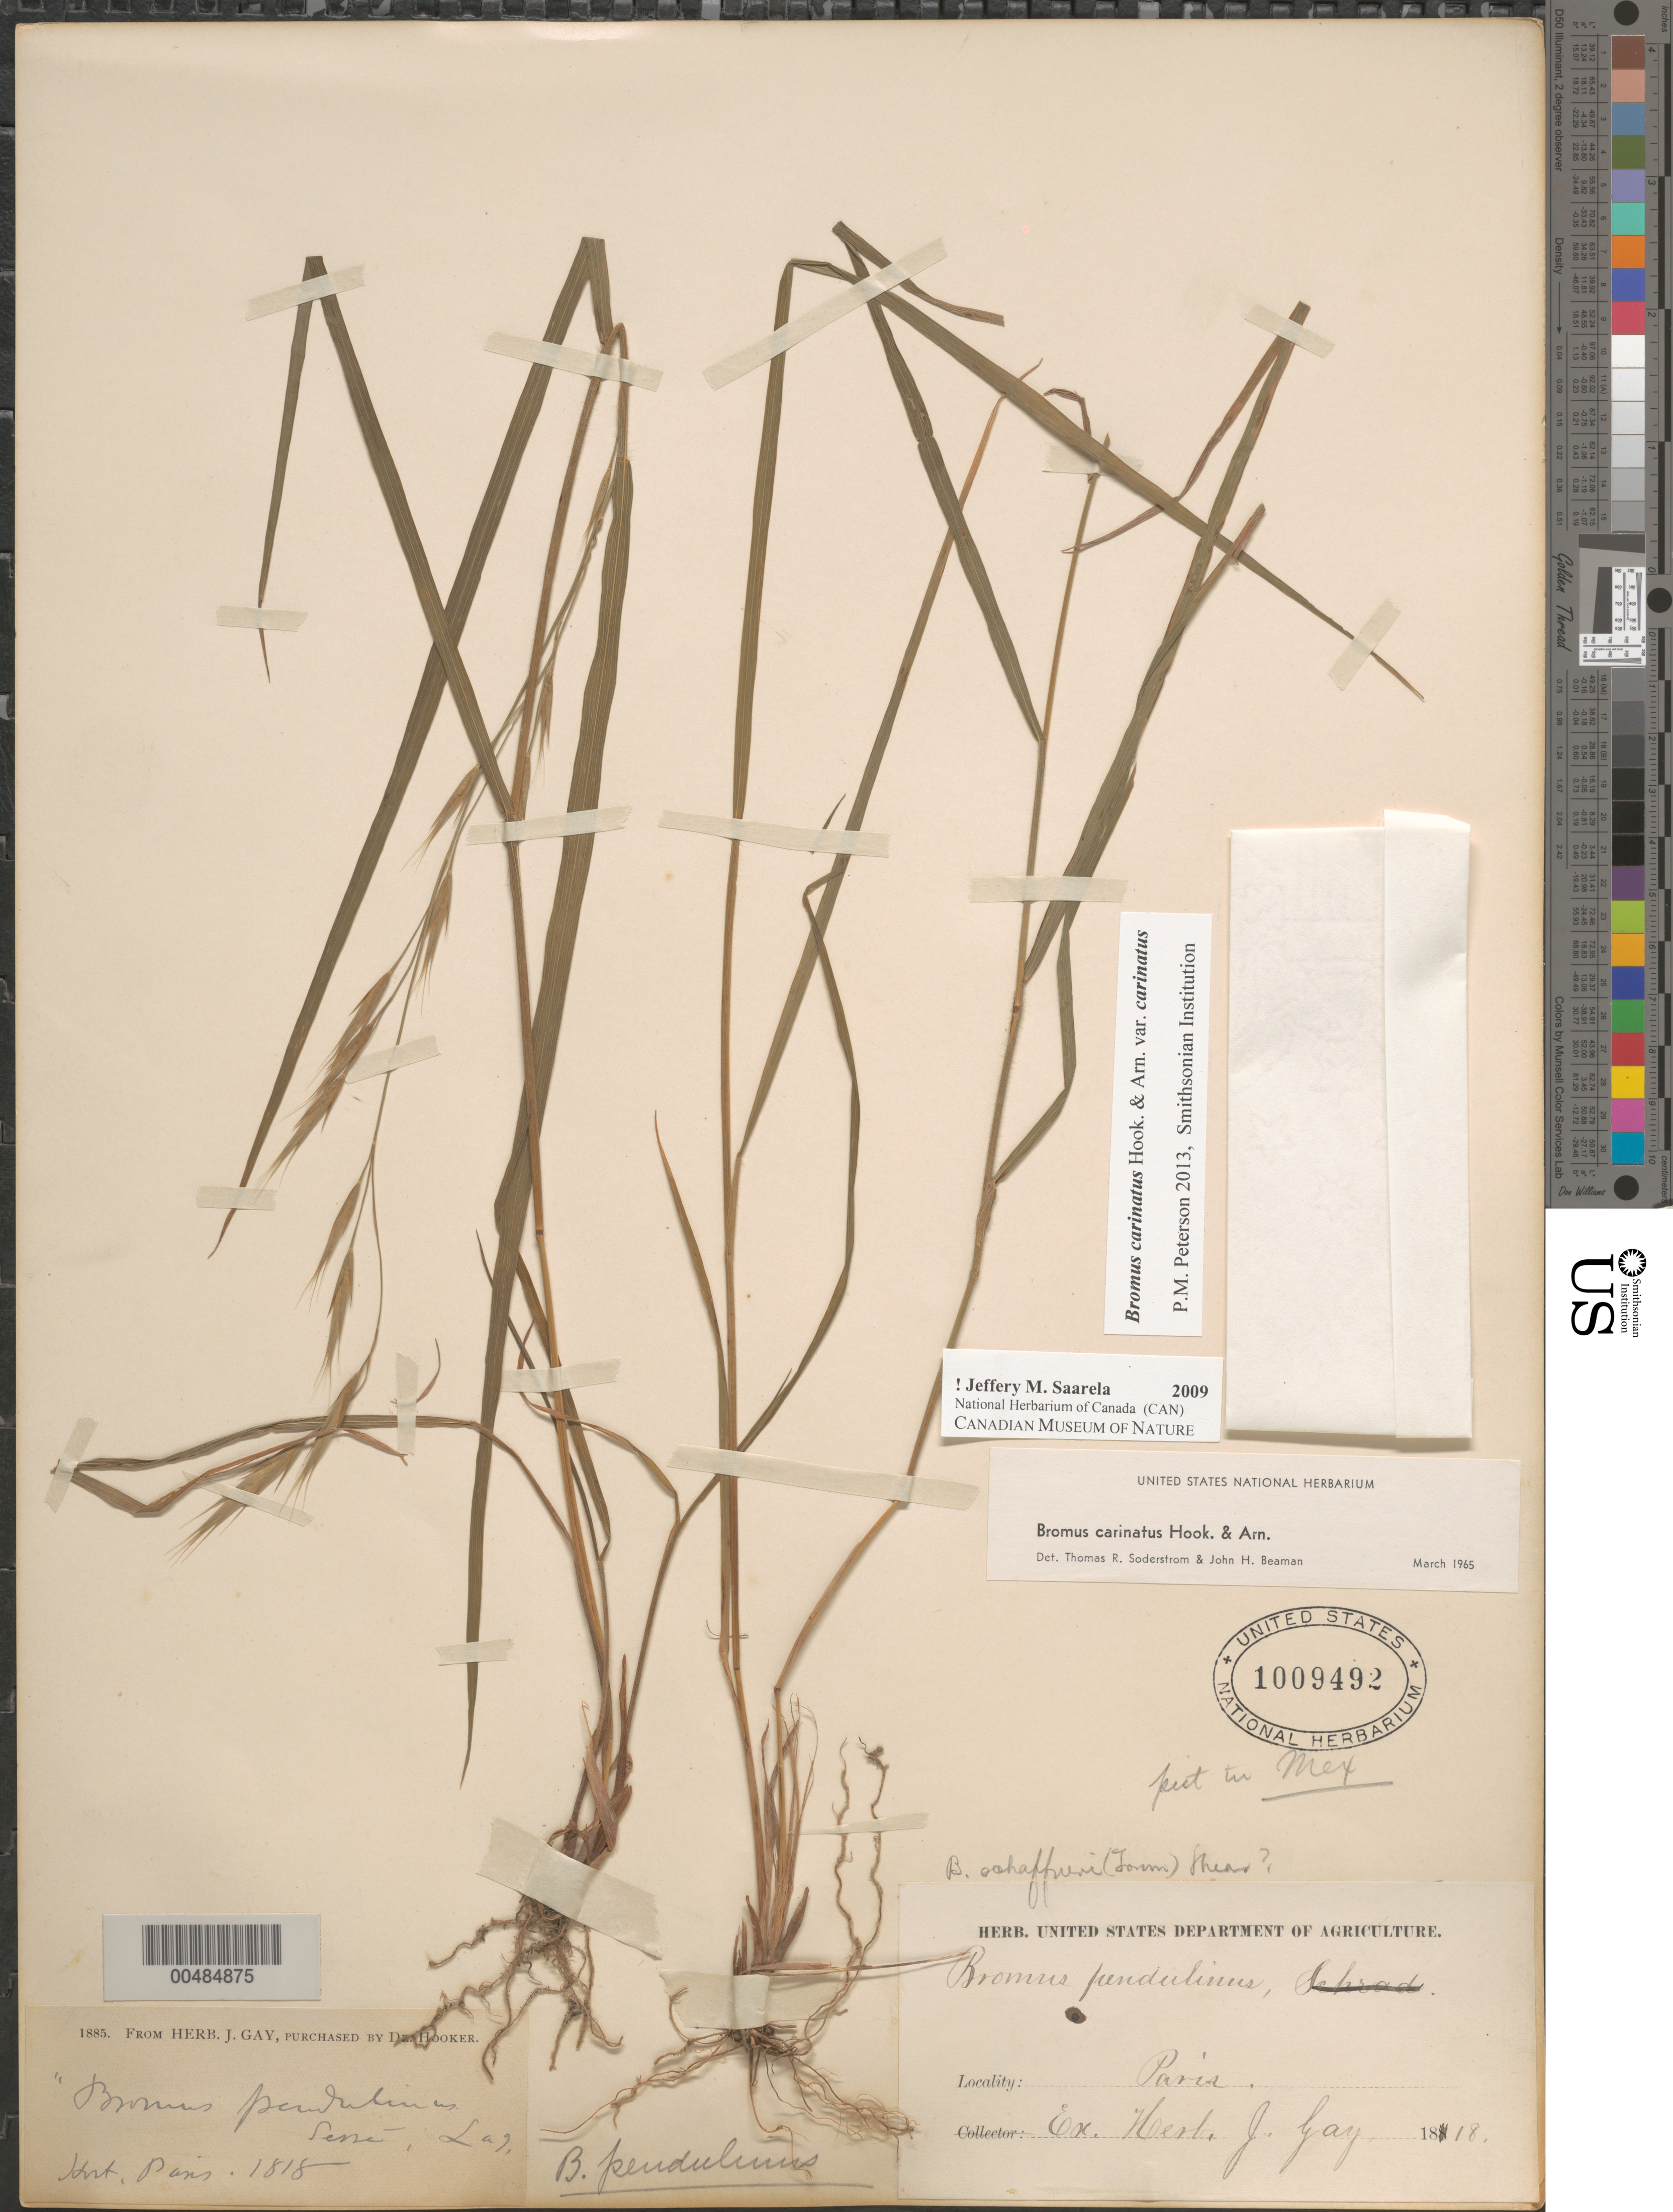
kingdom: Plantae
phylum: Tracheophyta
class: Liliopsida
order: Poales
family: Poaceae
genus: Bromus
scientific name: Bromus carinatus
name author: Hook. & Arn.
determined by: Soderstrom, T. R.; Beaman, J. H.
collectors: ex herb. J. Gay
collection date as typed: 1818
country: Mexico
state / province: Durango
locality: San Ramon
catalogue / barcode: US 1009492